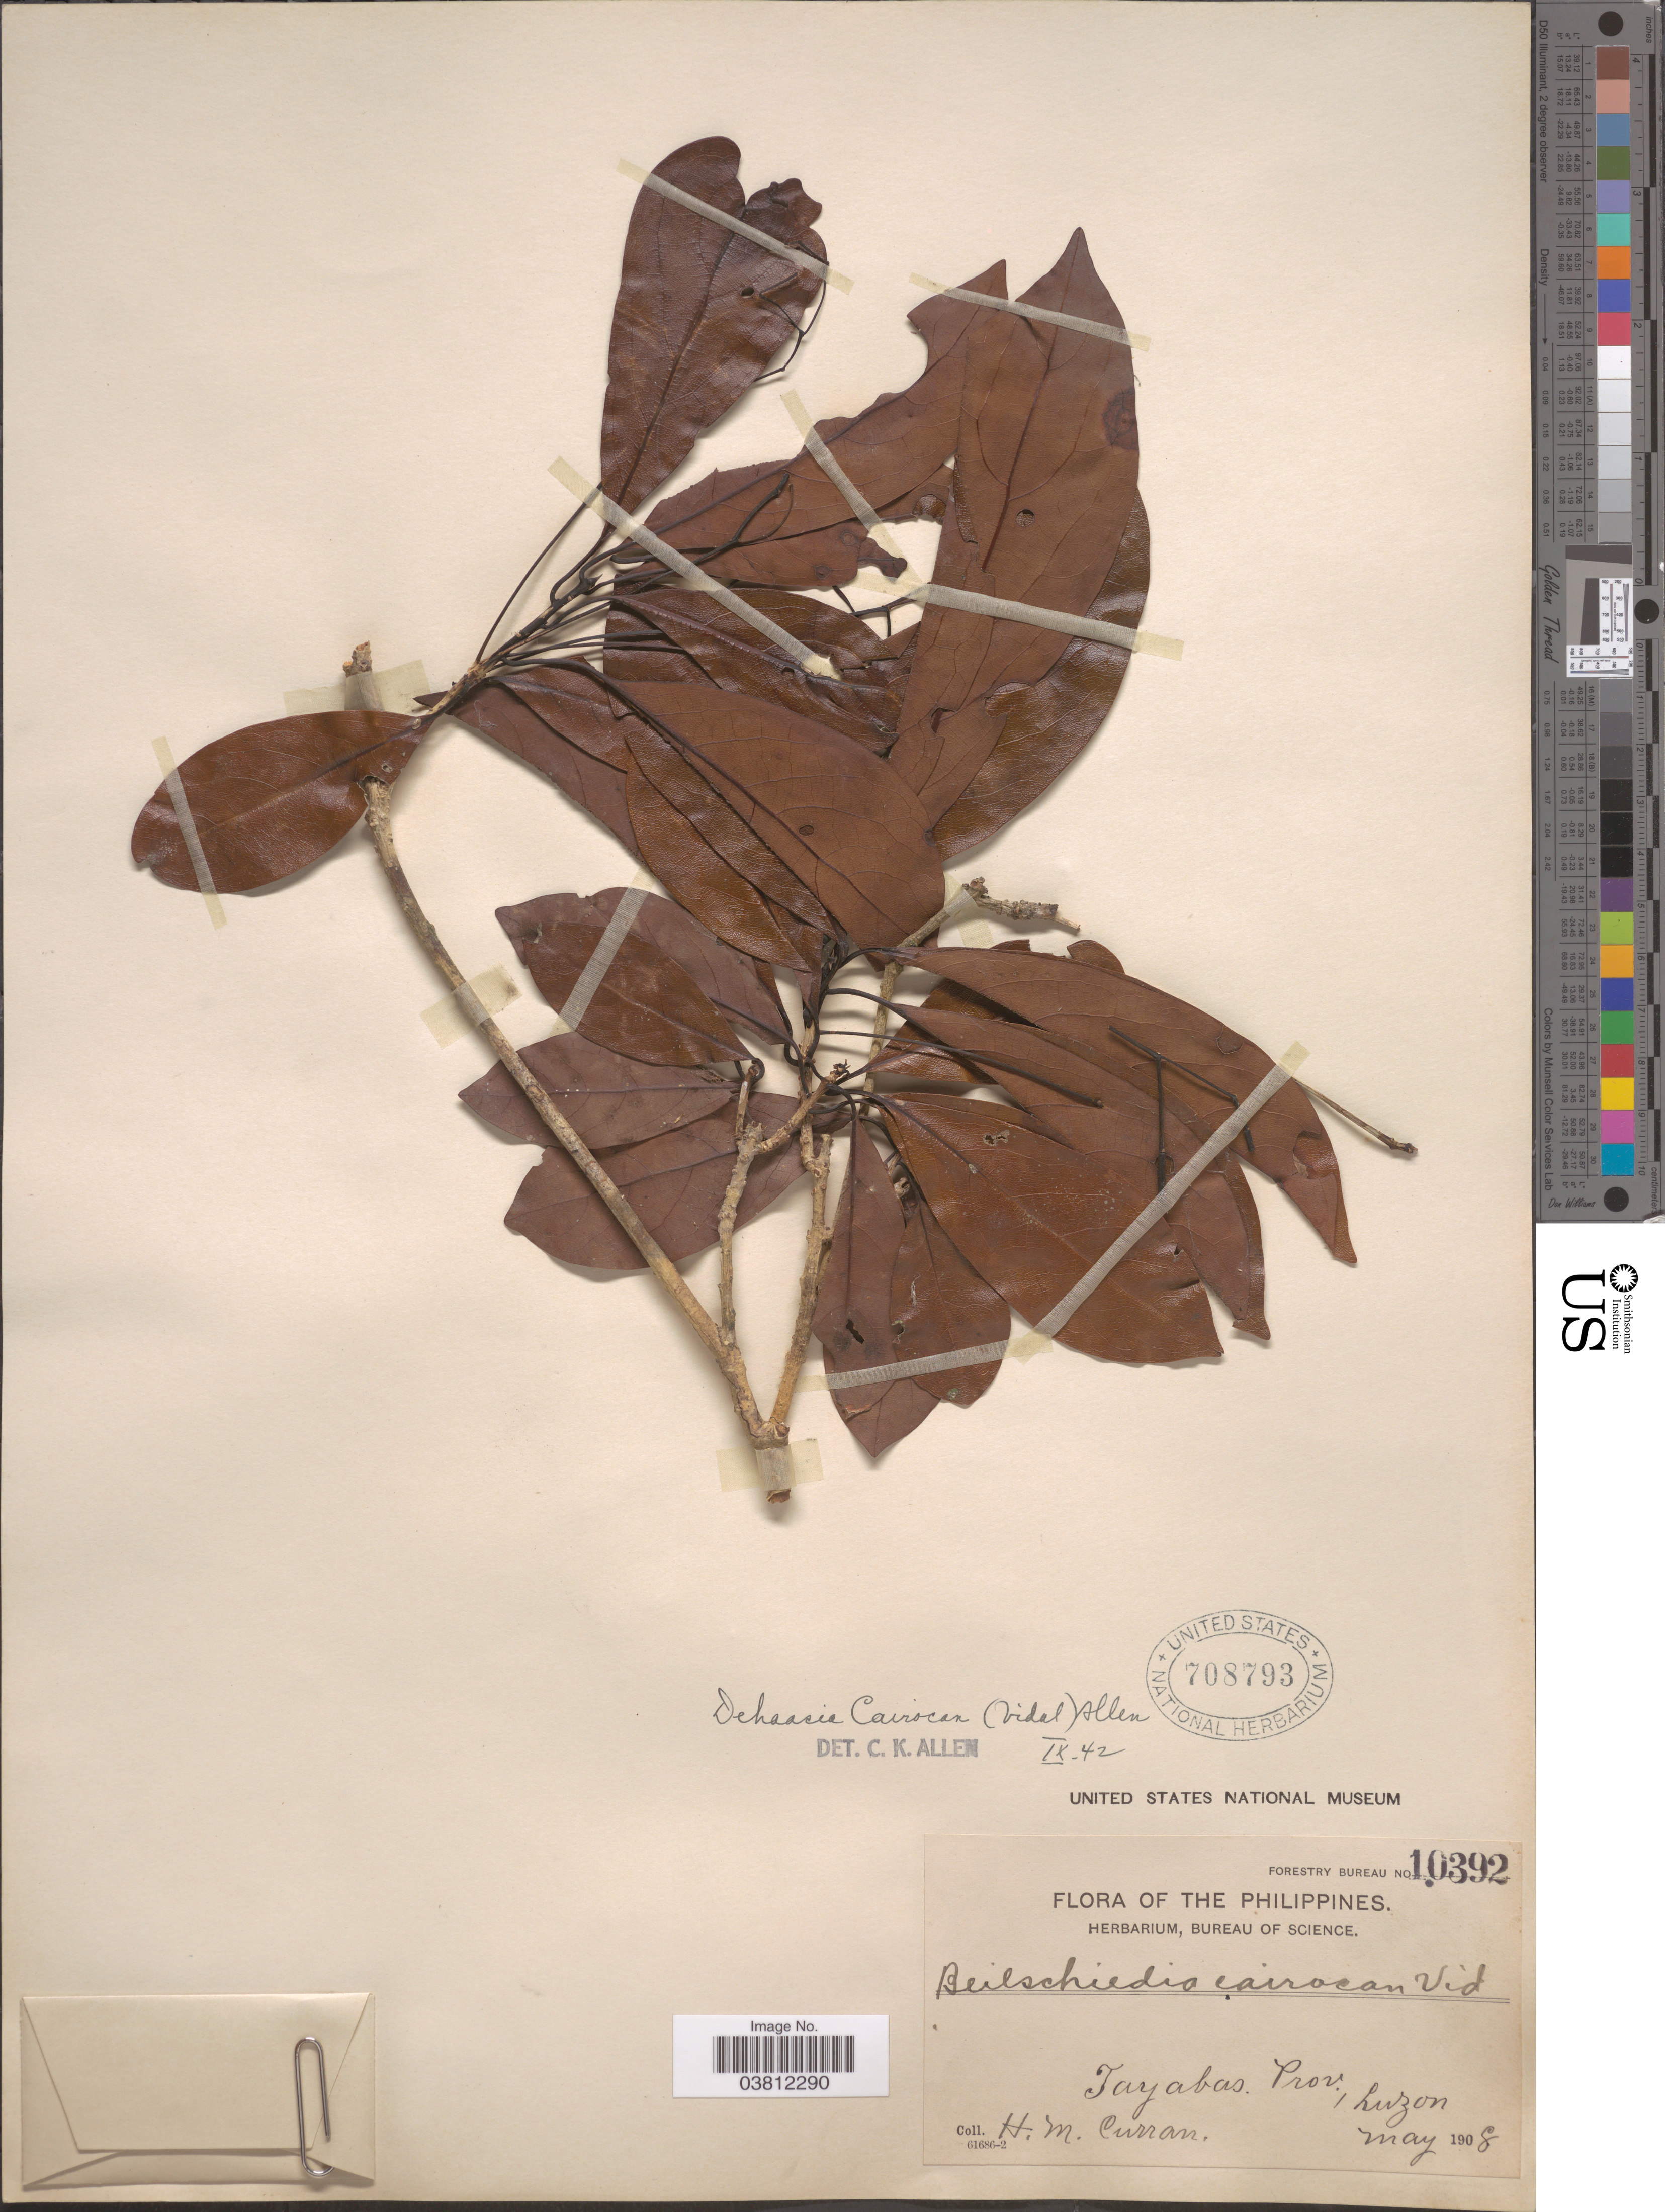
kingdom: Plantae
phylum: Tracheophyta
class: Magnoliopsida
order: Laurales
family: Lauraceae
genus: Dehaasia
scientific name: Dehaasia cairocan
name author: (S. Vidal) C.K. Allen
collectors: H. M. Curran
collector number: Forestry Bureau 10392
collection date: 1908-05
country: Philippines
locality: Tayabas Prov., Luzon.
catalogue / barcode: US 708793